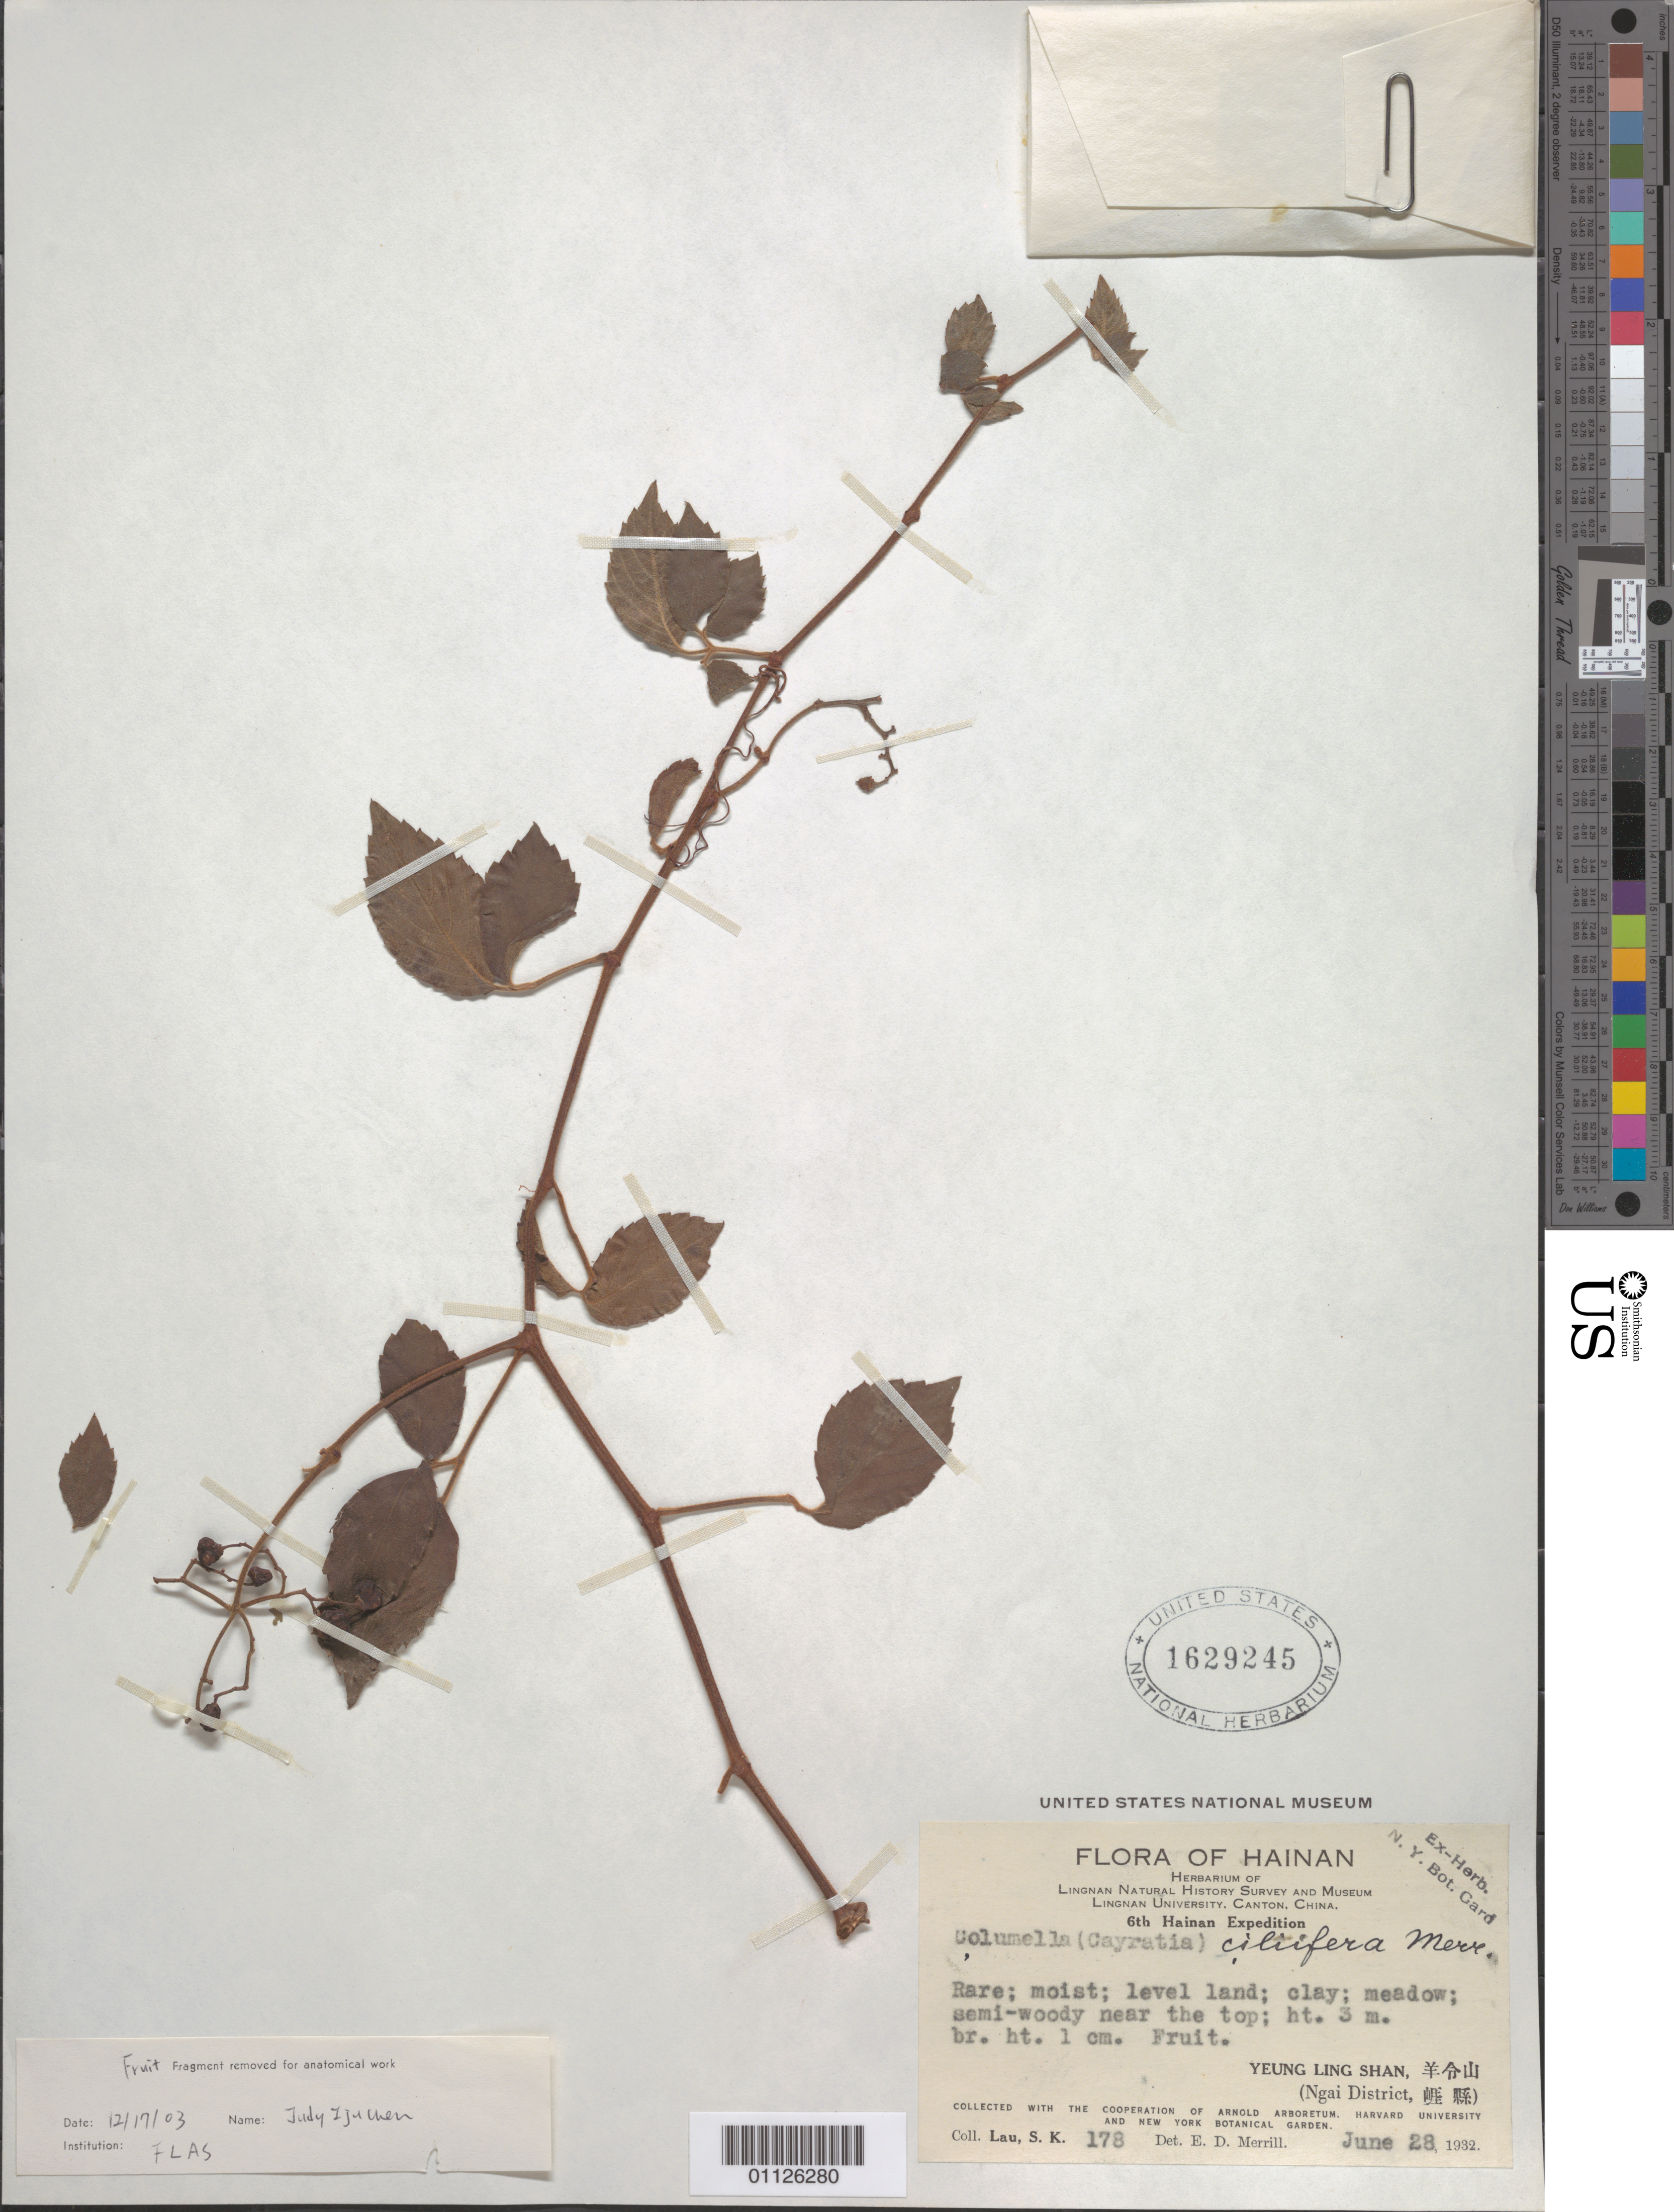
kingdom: Plantae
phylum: Tracheophyta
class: Magnoliopsida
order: Vitales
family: Vitaceae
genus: Cayratia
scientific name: Cayratia ciliifera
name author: (Merr.) Chun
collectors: S. K. Lau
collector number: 178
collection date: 1932-06-28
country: China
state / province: Hainan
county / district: Ngai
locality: Yeung Ling Shan.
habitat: Rare, moist, level land, clay, meadow; semi-woody near the top.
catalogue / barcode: US 1629245